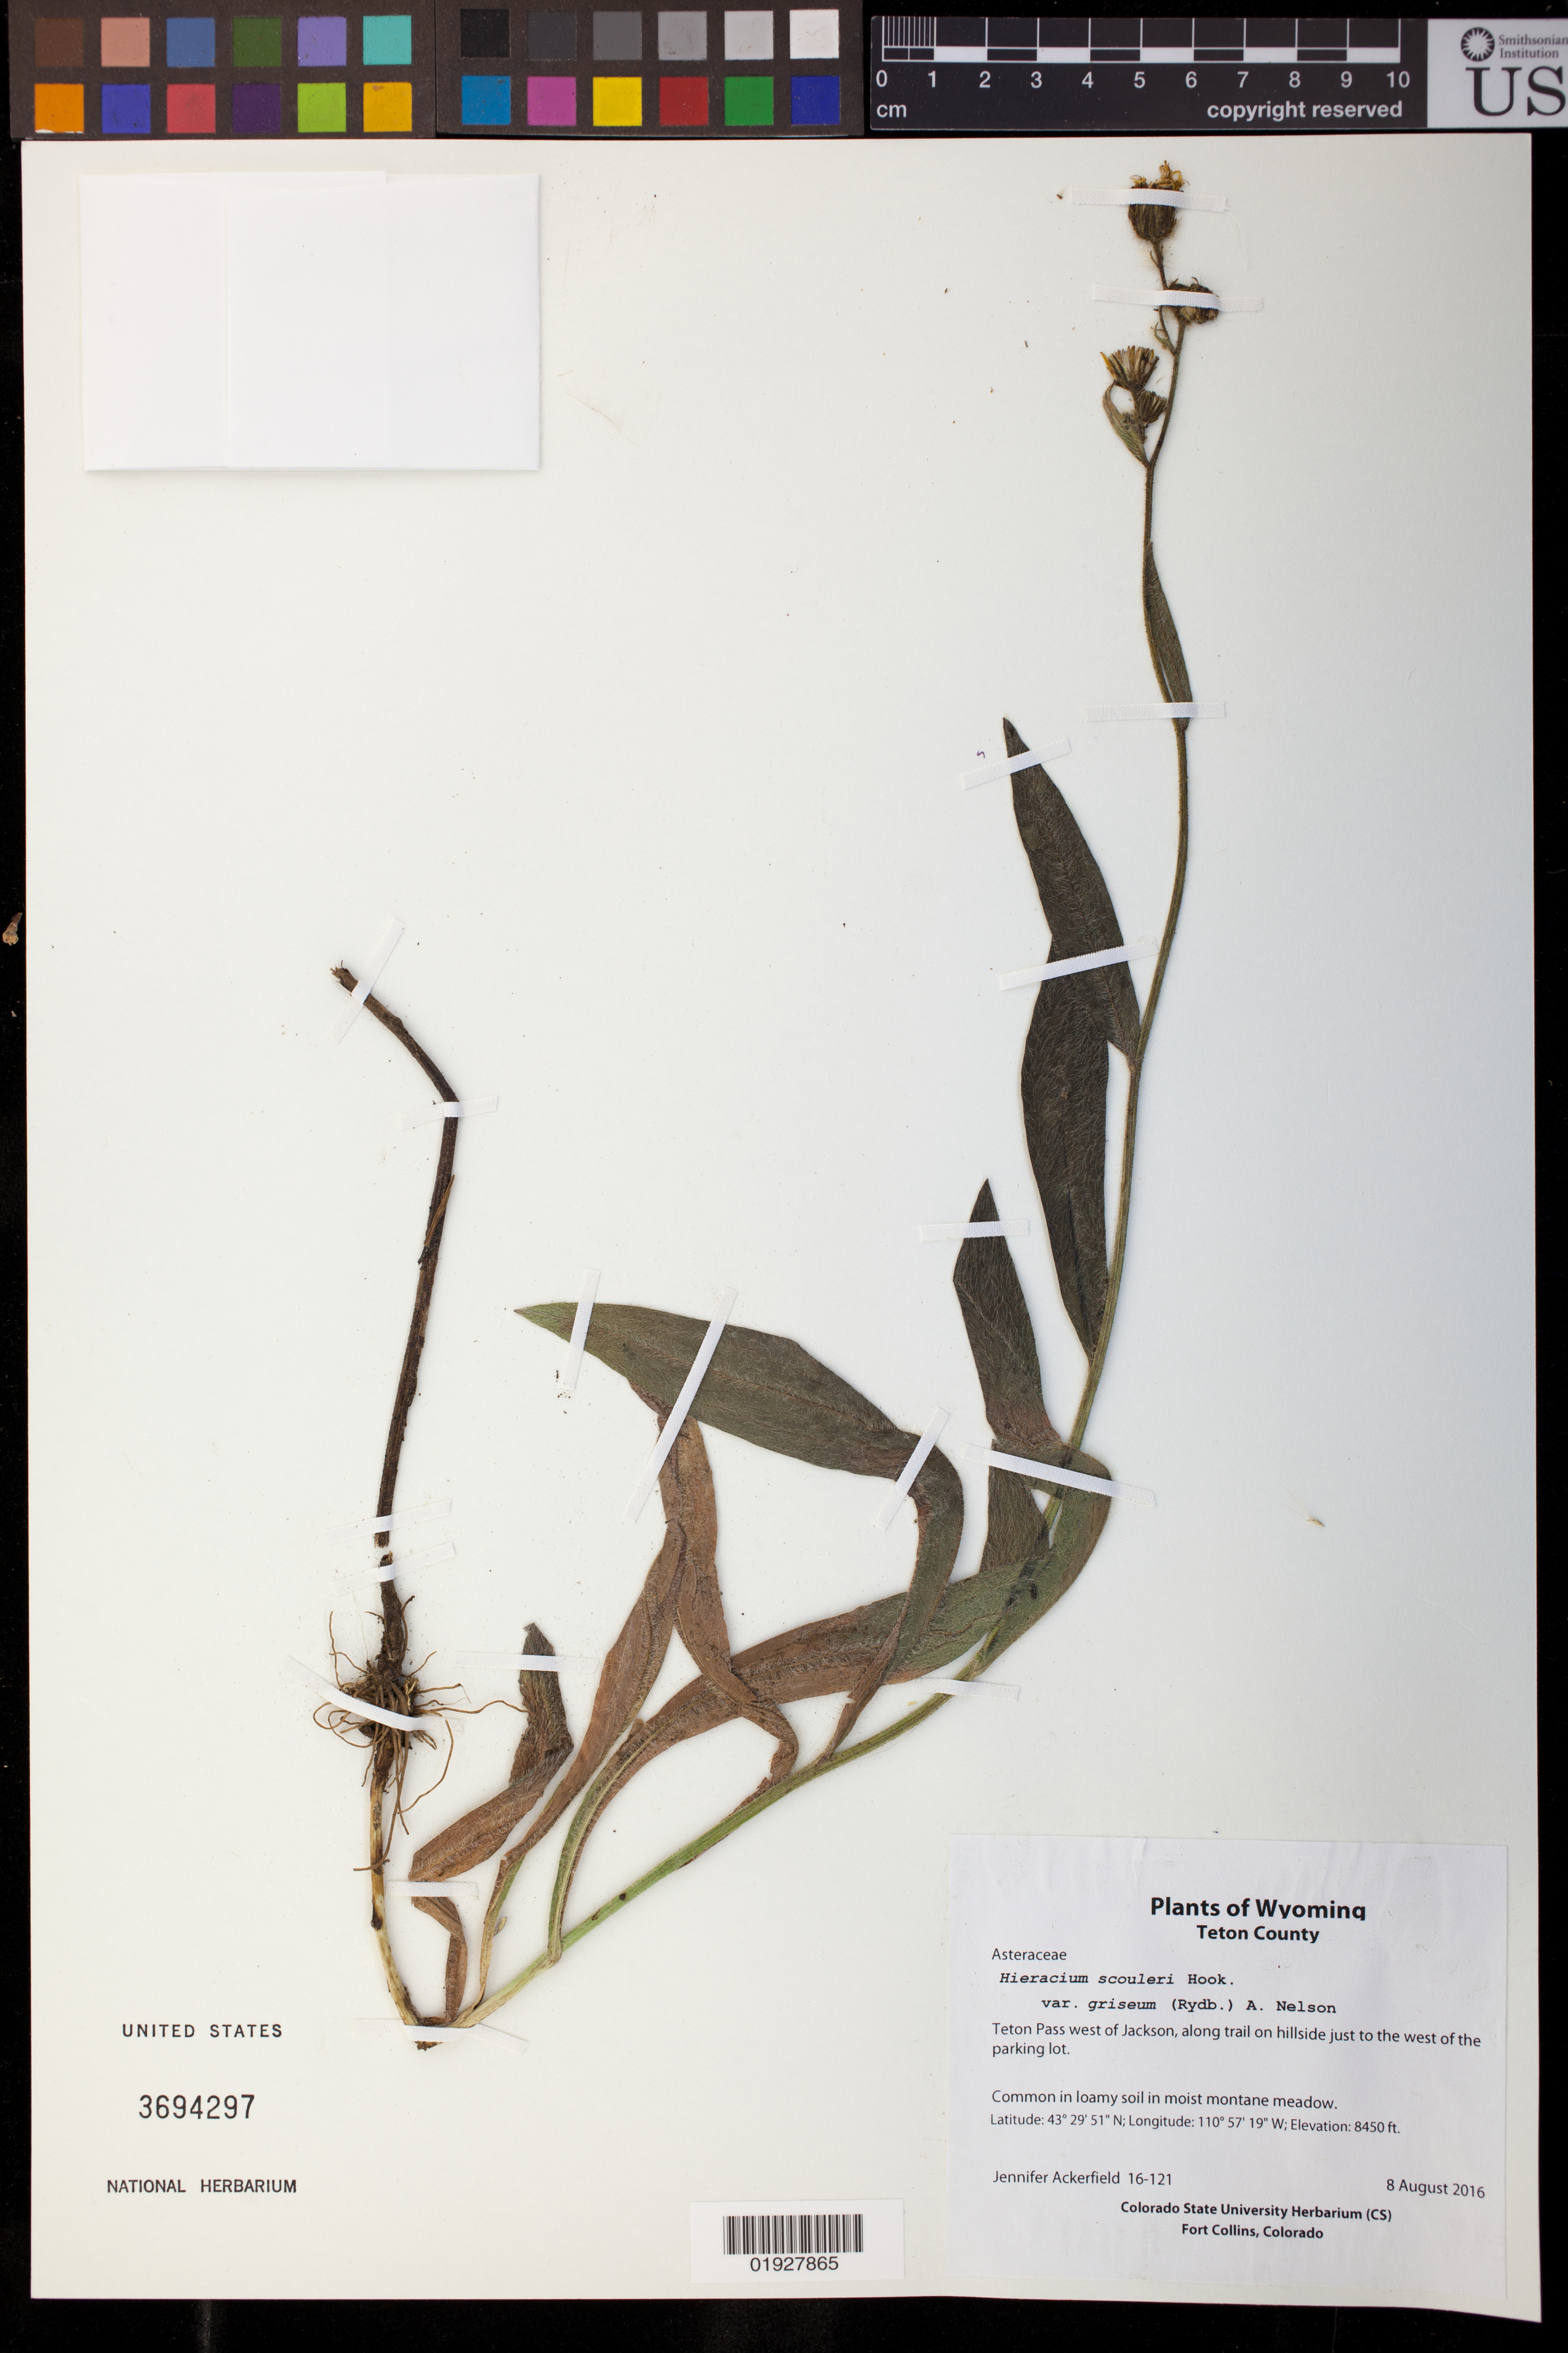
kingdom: Plantae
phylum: Tracheophyta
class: Magnoliopsida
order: Asterales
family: Asteraceae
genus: Hieracium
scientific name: Hieracium scouleri var. griseum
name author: Hook.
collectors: J. Ackerfield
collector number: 16-121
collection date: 2016-08-08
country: United States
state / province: Colorado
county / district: Teton Co.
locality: Teton Pass W of Jackson, along trail on hillside just to the W of the parking lot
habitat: Common in loamy soil of moist montaine meadow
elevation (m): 2576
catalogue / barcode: US 3694297